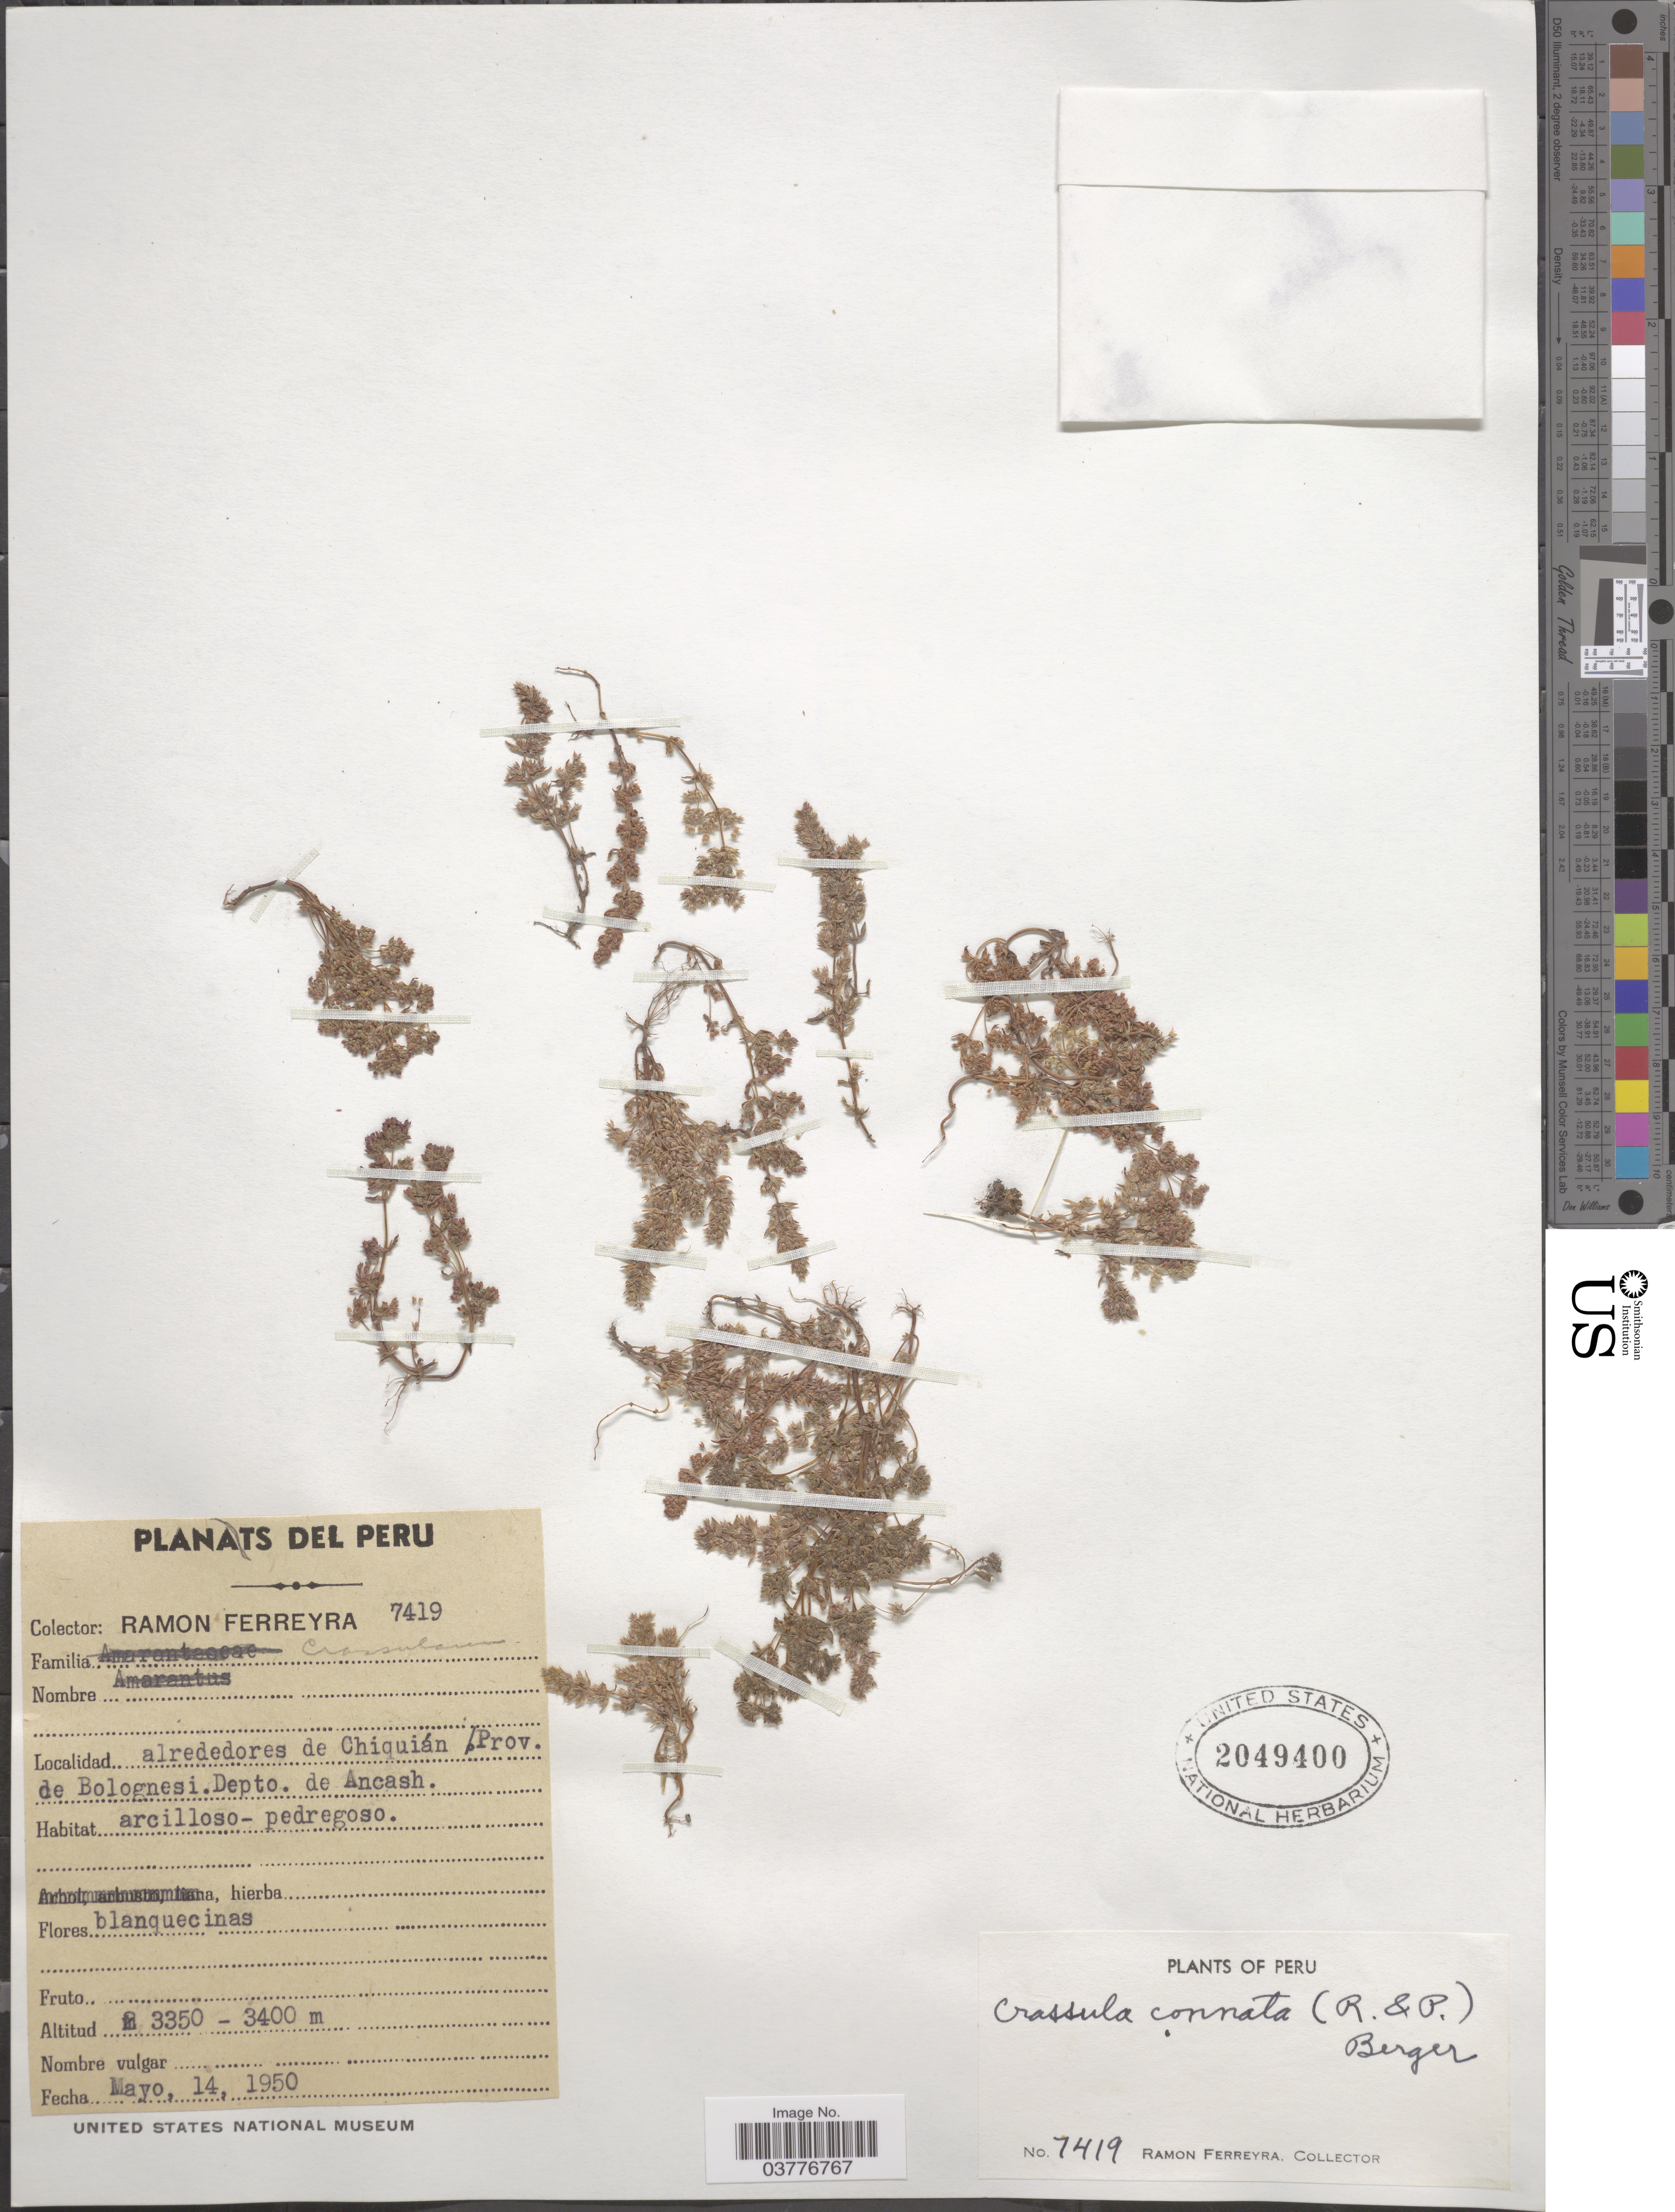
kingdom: Plantae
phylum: Tracheophyta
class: Magnoliopsida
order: Saxifragales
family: Crassulaceae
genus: Crassula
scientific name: Crassula connata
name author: (Ruiz & Pav.) A. Berger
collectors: R. A. Ferreyra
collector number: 7419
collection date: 1950-05-14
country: Peru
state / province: Ancash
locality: Alrededores de Chiquián/ Prov. de Bolognesi. Depto. de Ancash.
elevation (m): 3350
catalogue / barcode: US 2049400